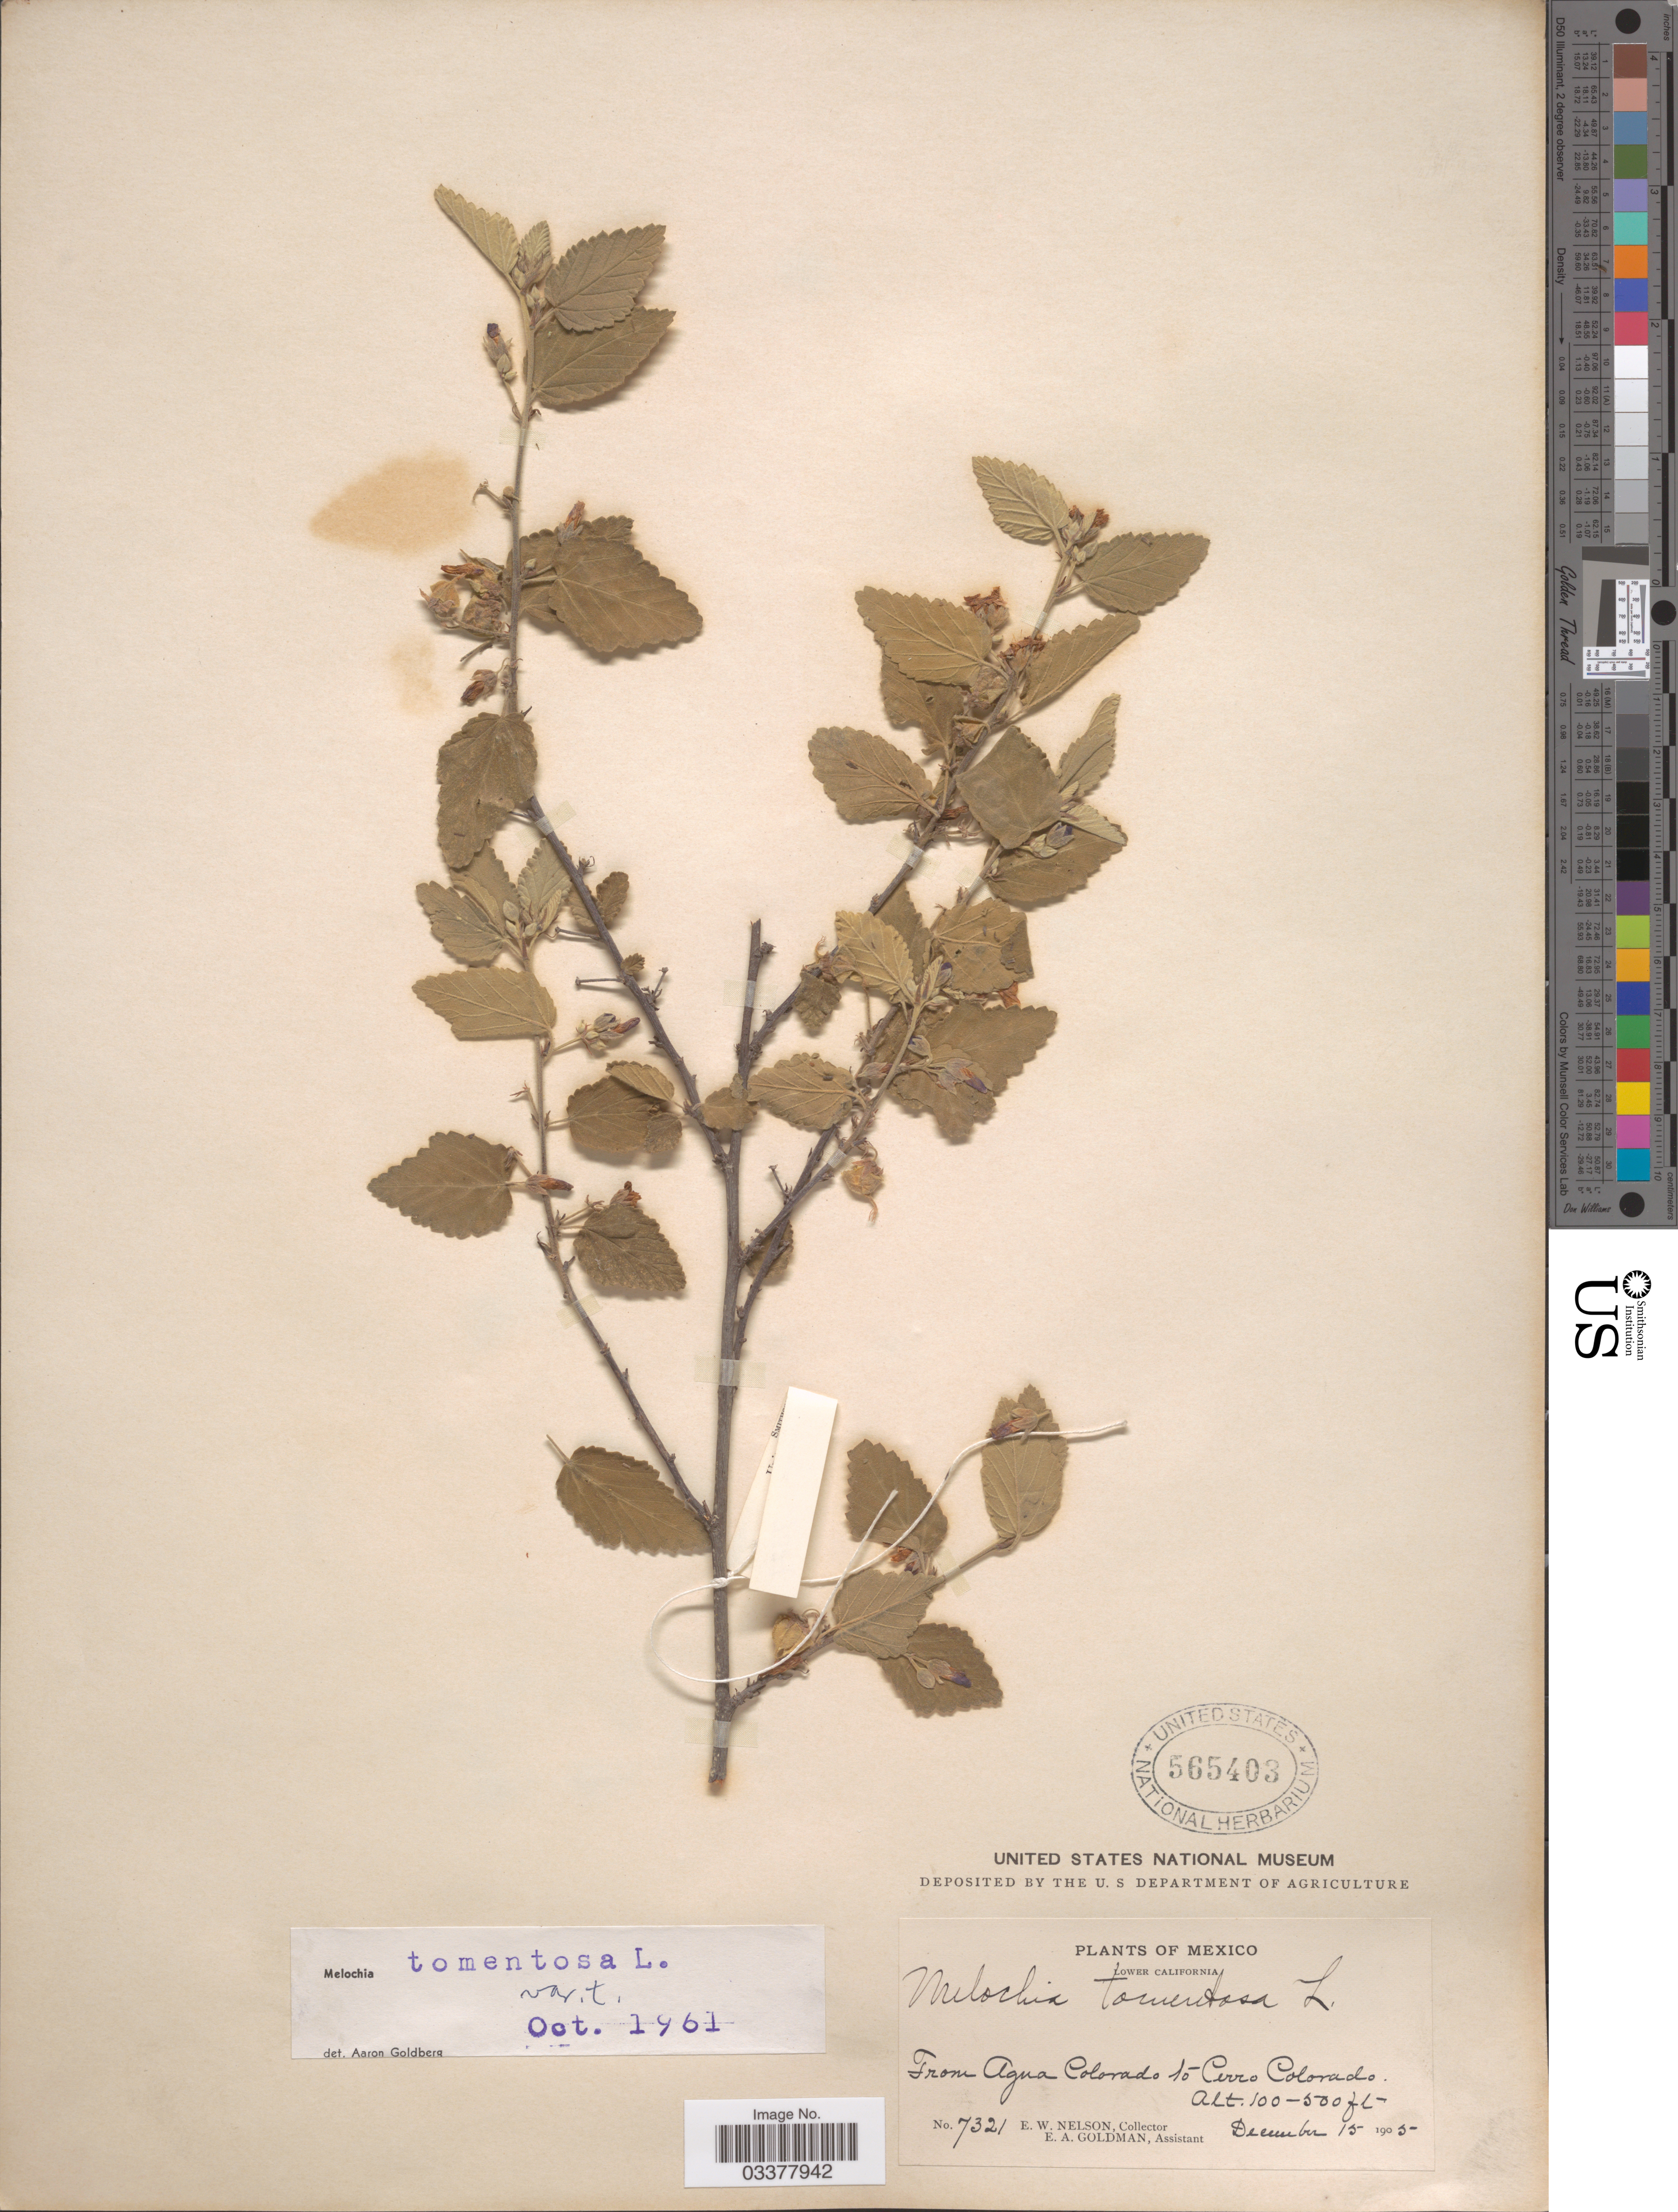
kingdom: Plantae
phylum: Tracheophyta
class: Magnoliopsida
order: Malvales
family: Malvaceae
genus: Melochia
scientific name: Melochia tomentosa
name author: L.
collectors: E. W. Nelson & E. A. Goldman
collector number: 7321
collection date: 1905-12-15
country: Mexico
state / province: Baja California Norte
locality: Lower California. From Agua Colorado to Cerro Colorado.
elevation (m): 30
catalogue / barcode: US 565403